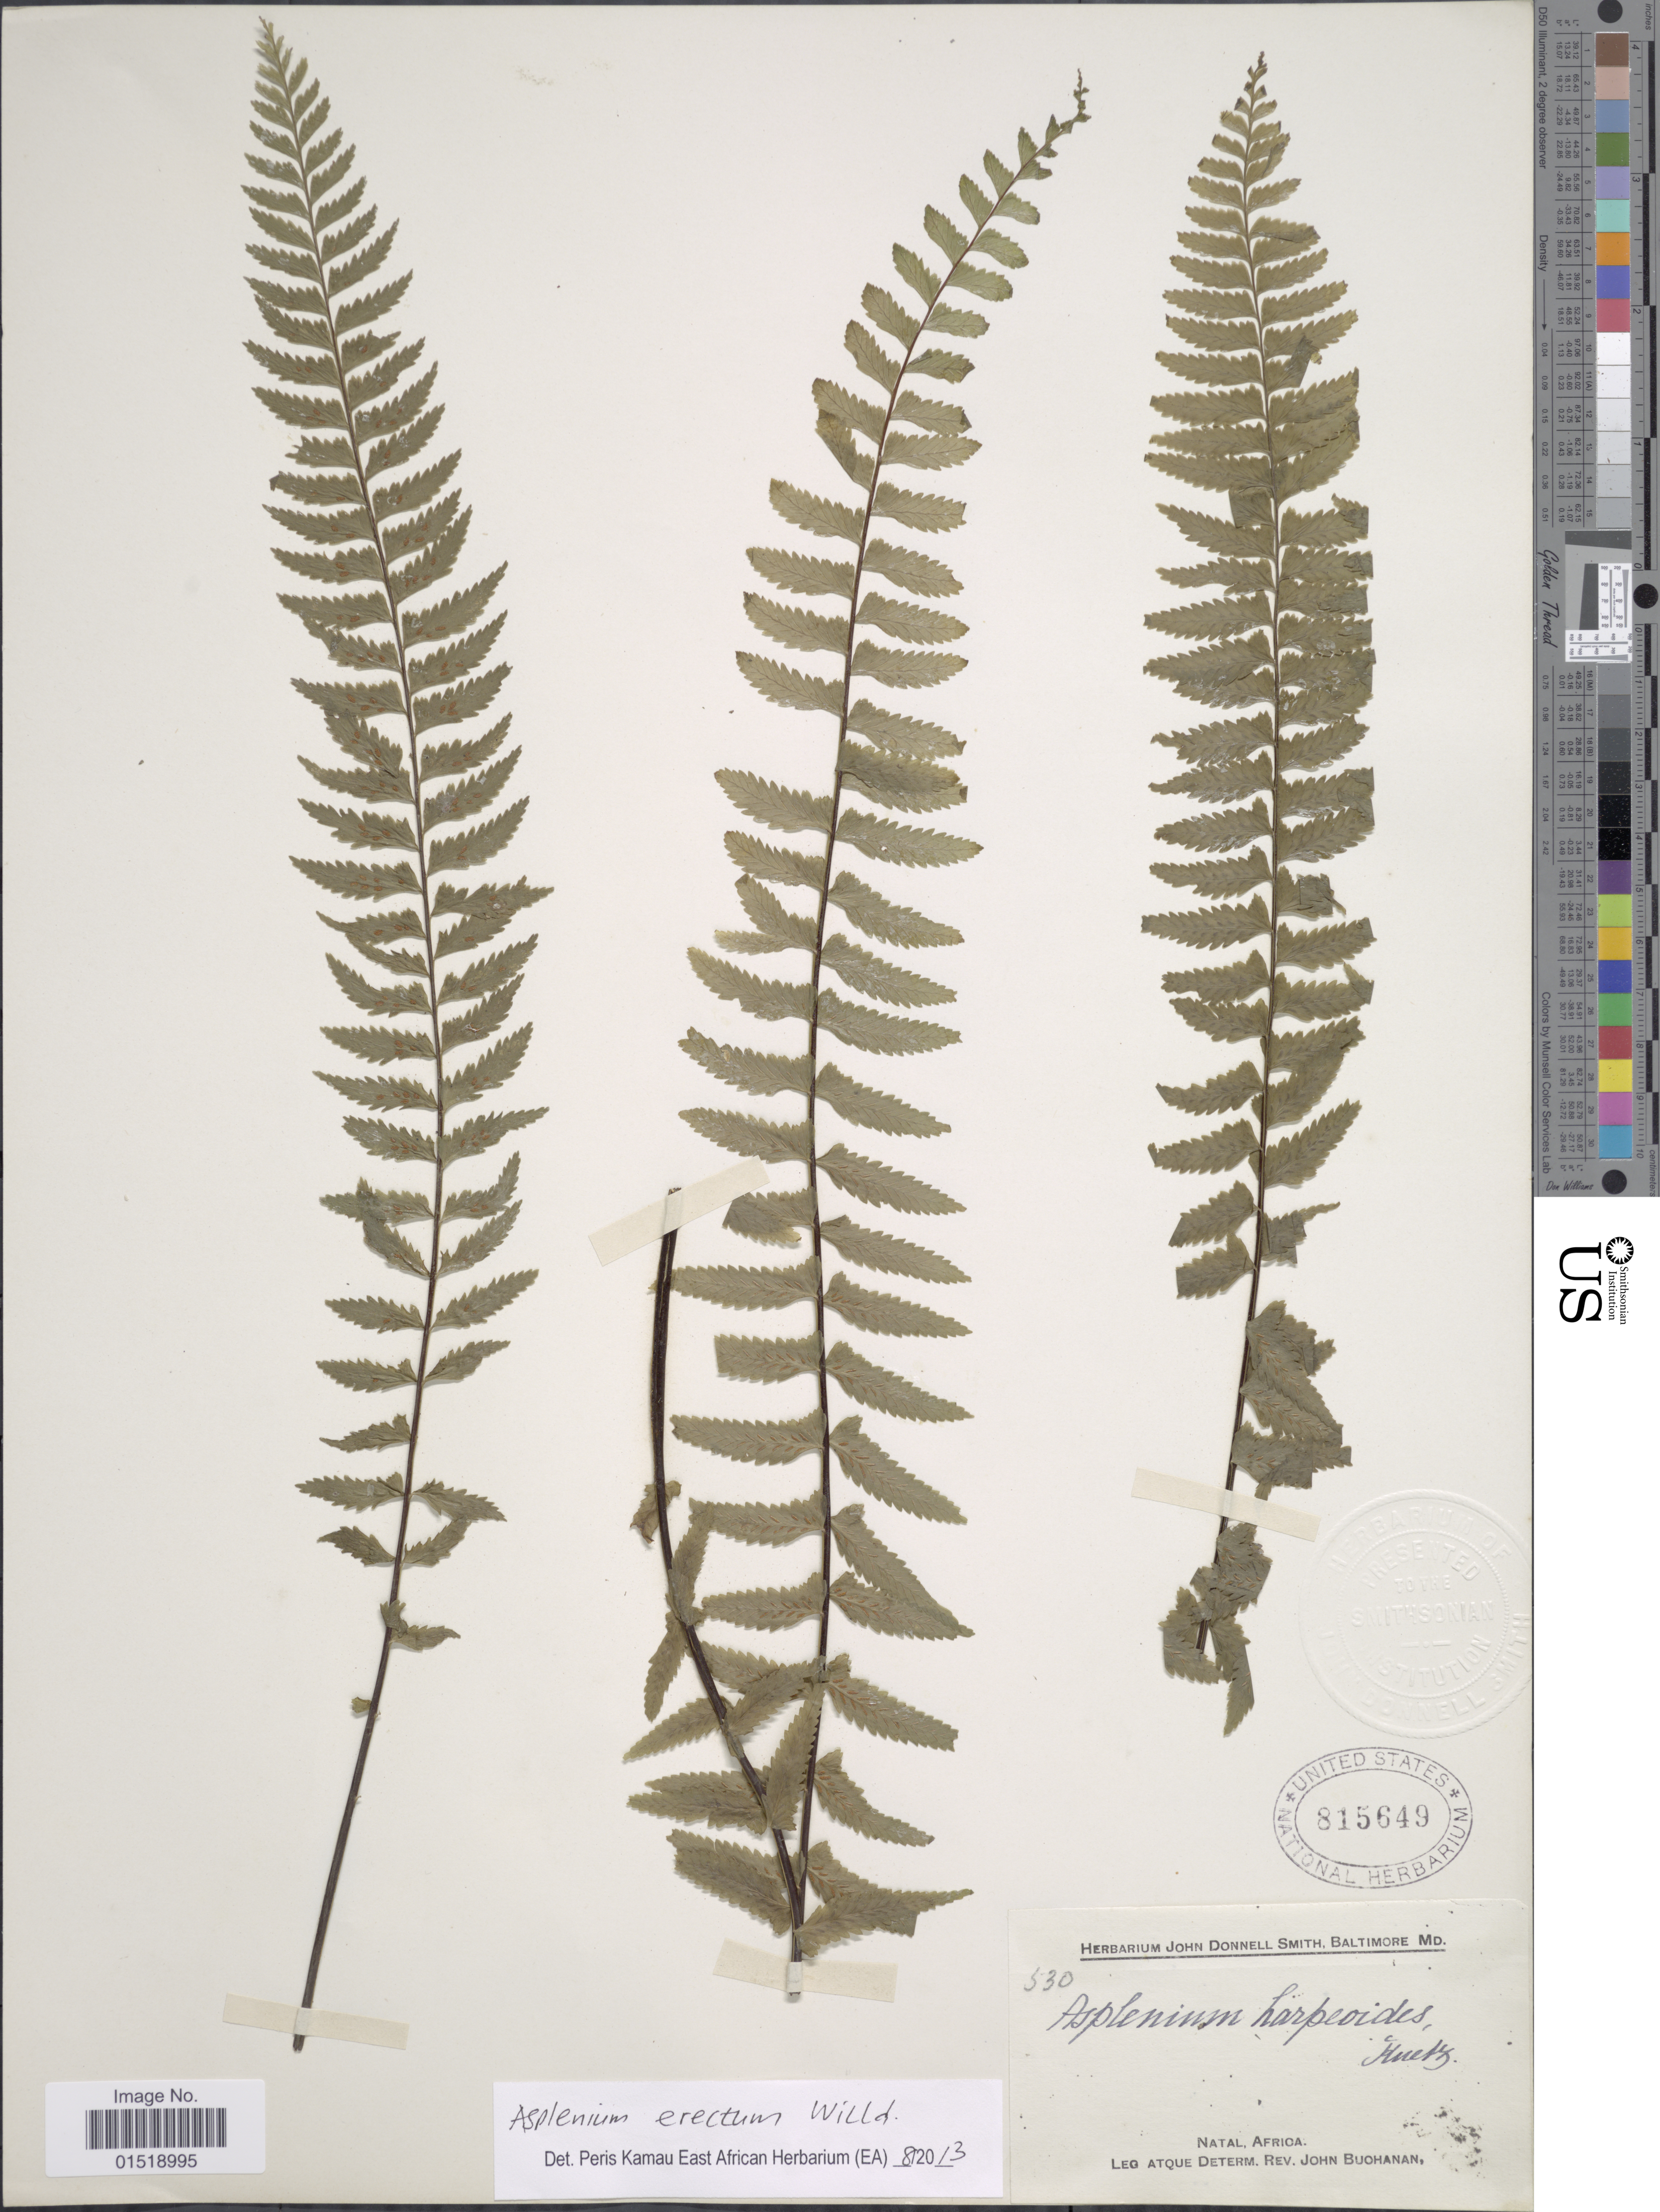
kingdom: Plantae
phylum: Tracheophyta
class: Polypodiopsida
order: Polypodiales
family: Aspleniaceae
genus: Asplenium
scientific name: Asplenium erectum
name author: Bory ex Willd.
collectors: J. Buchanan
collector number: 530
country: South Africa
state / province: KwaZulu-Natal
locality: Natal.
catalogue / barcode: US 815649